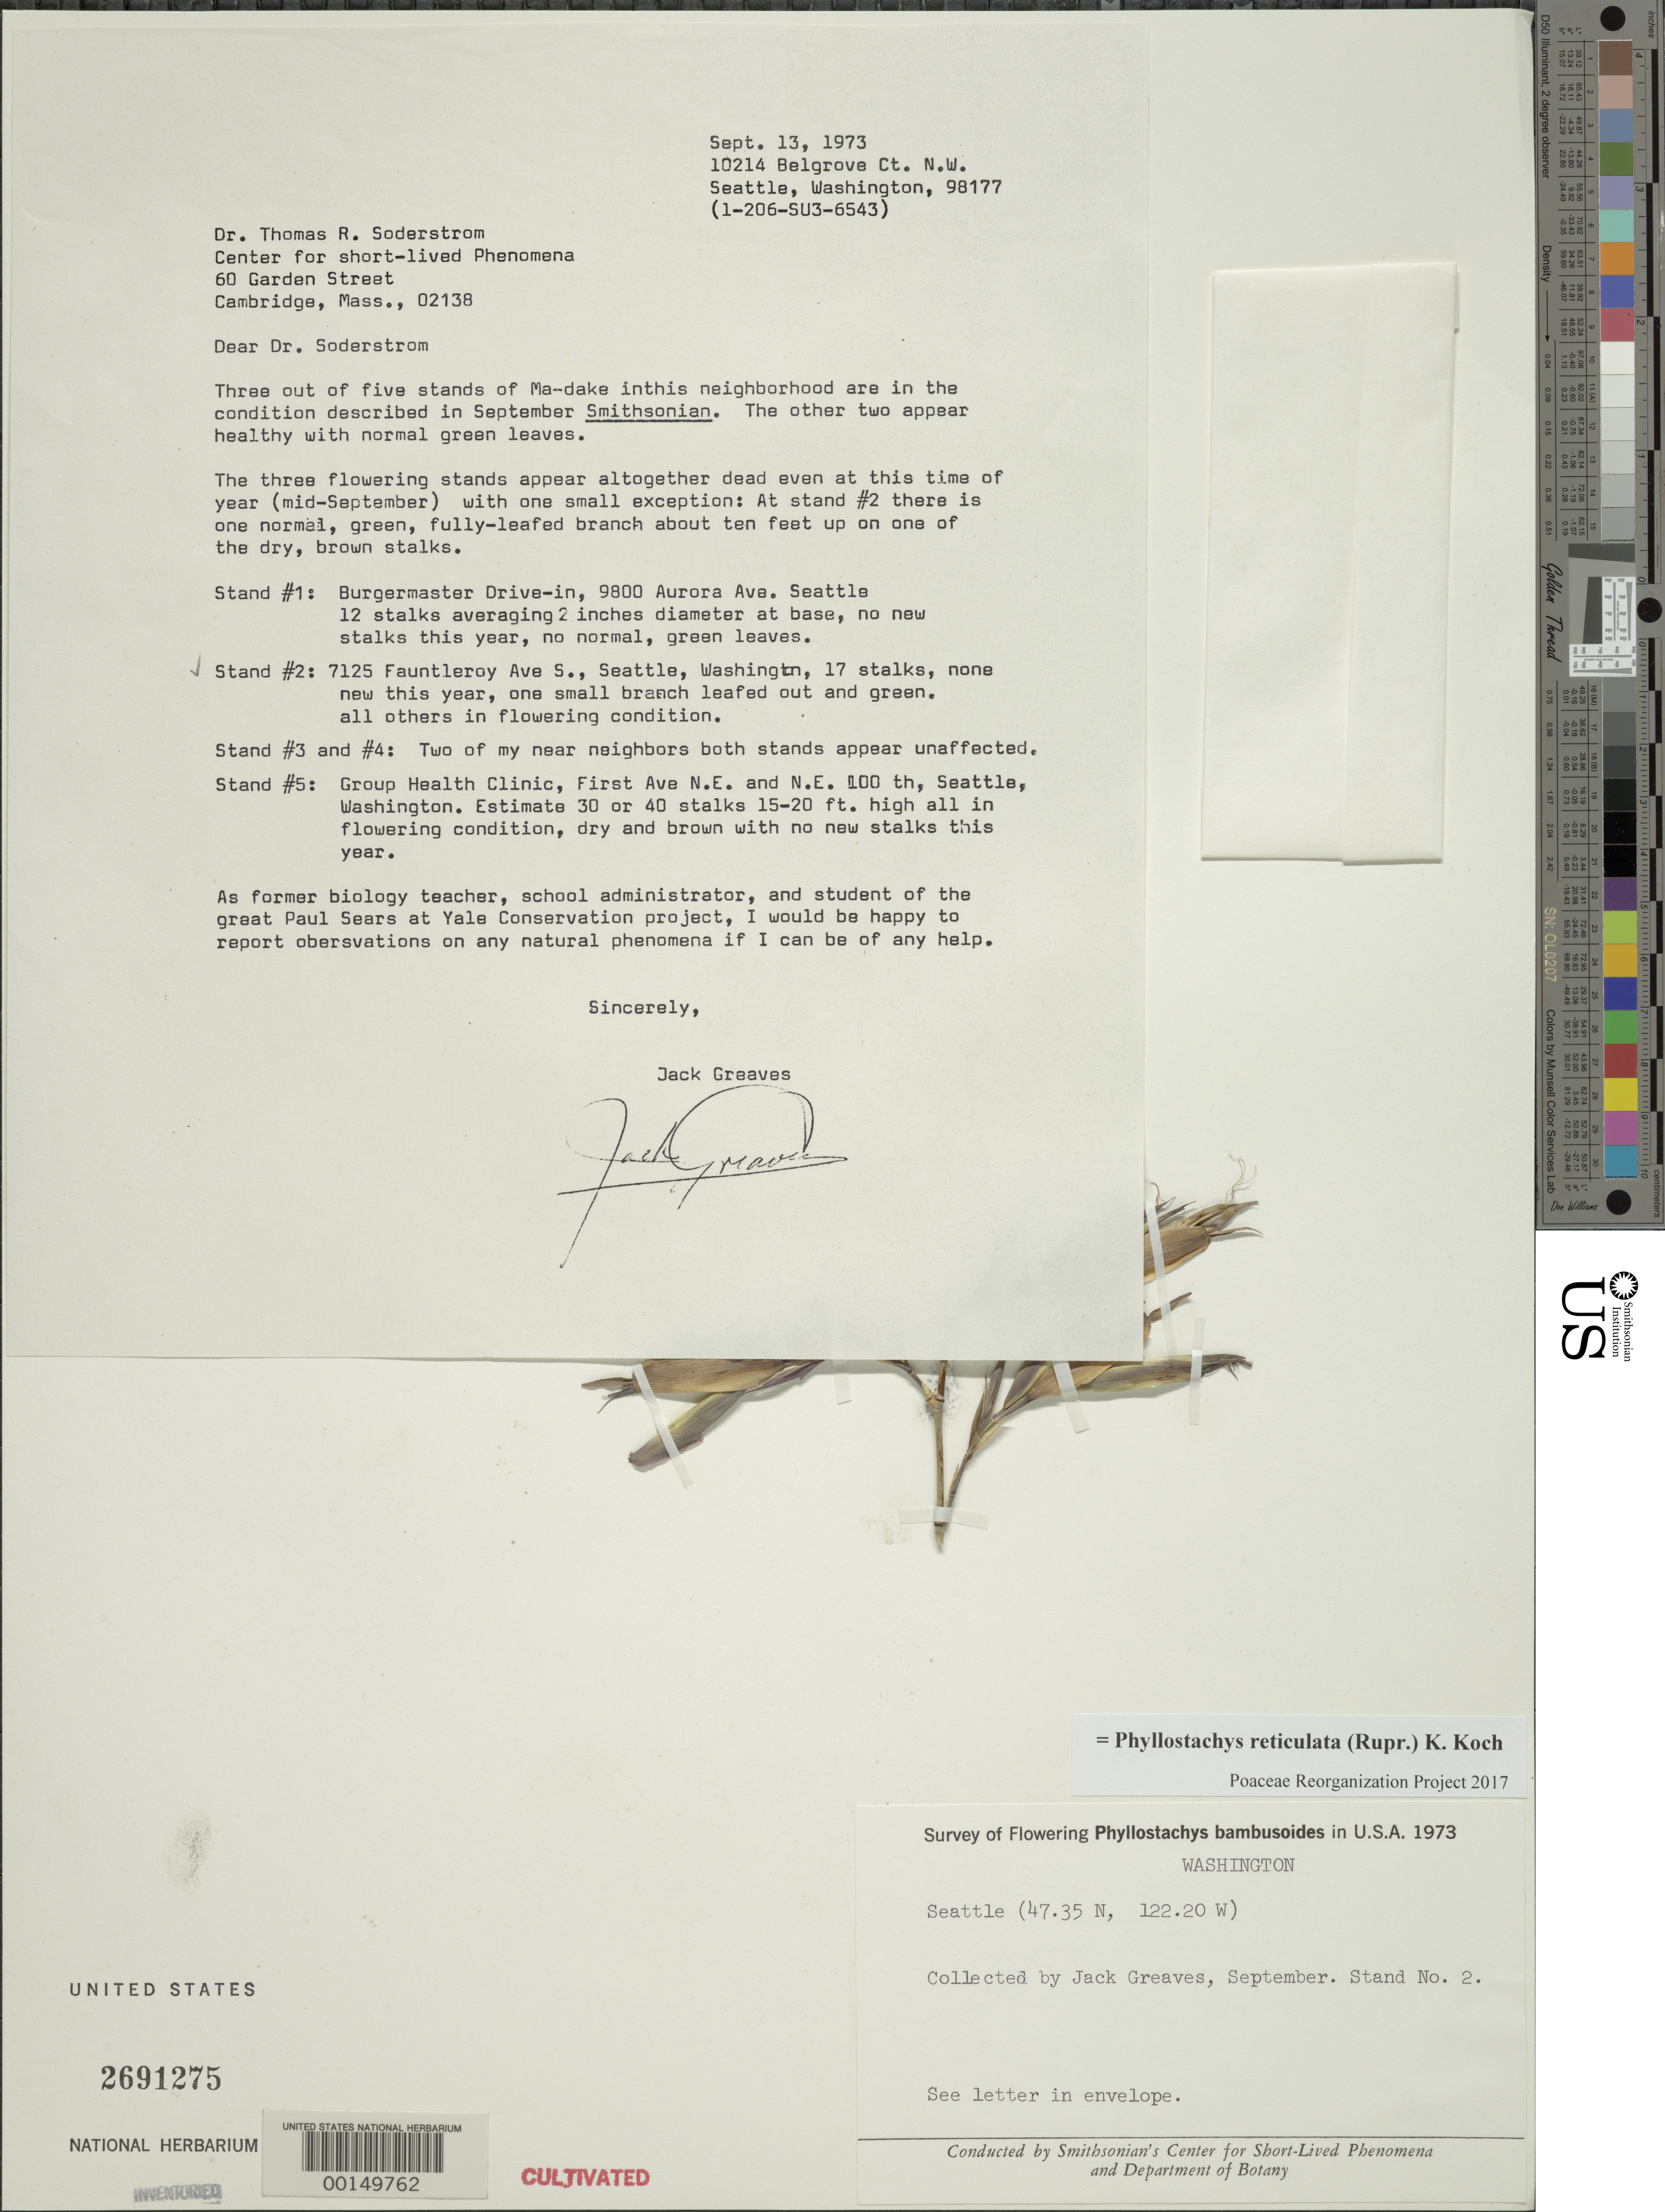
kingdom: Plantae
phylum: Tracheophyta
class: Liliopsida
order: Poales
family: Poaceae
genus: Phyllostachys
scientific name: Phyllostachys reticulata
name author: (Rupr.) K. Koch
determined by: Poaceae Reorganization Project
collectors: J. Greaves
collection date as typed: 13 Sep 1973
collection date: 1973-09-13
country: United States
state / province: Washington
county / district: King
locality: Seattle, lat. 47.35n: long. 122.20w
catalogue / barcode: US 2691275